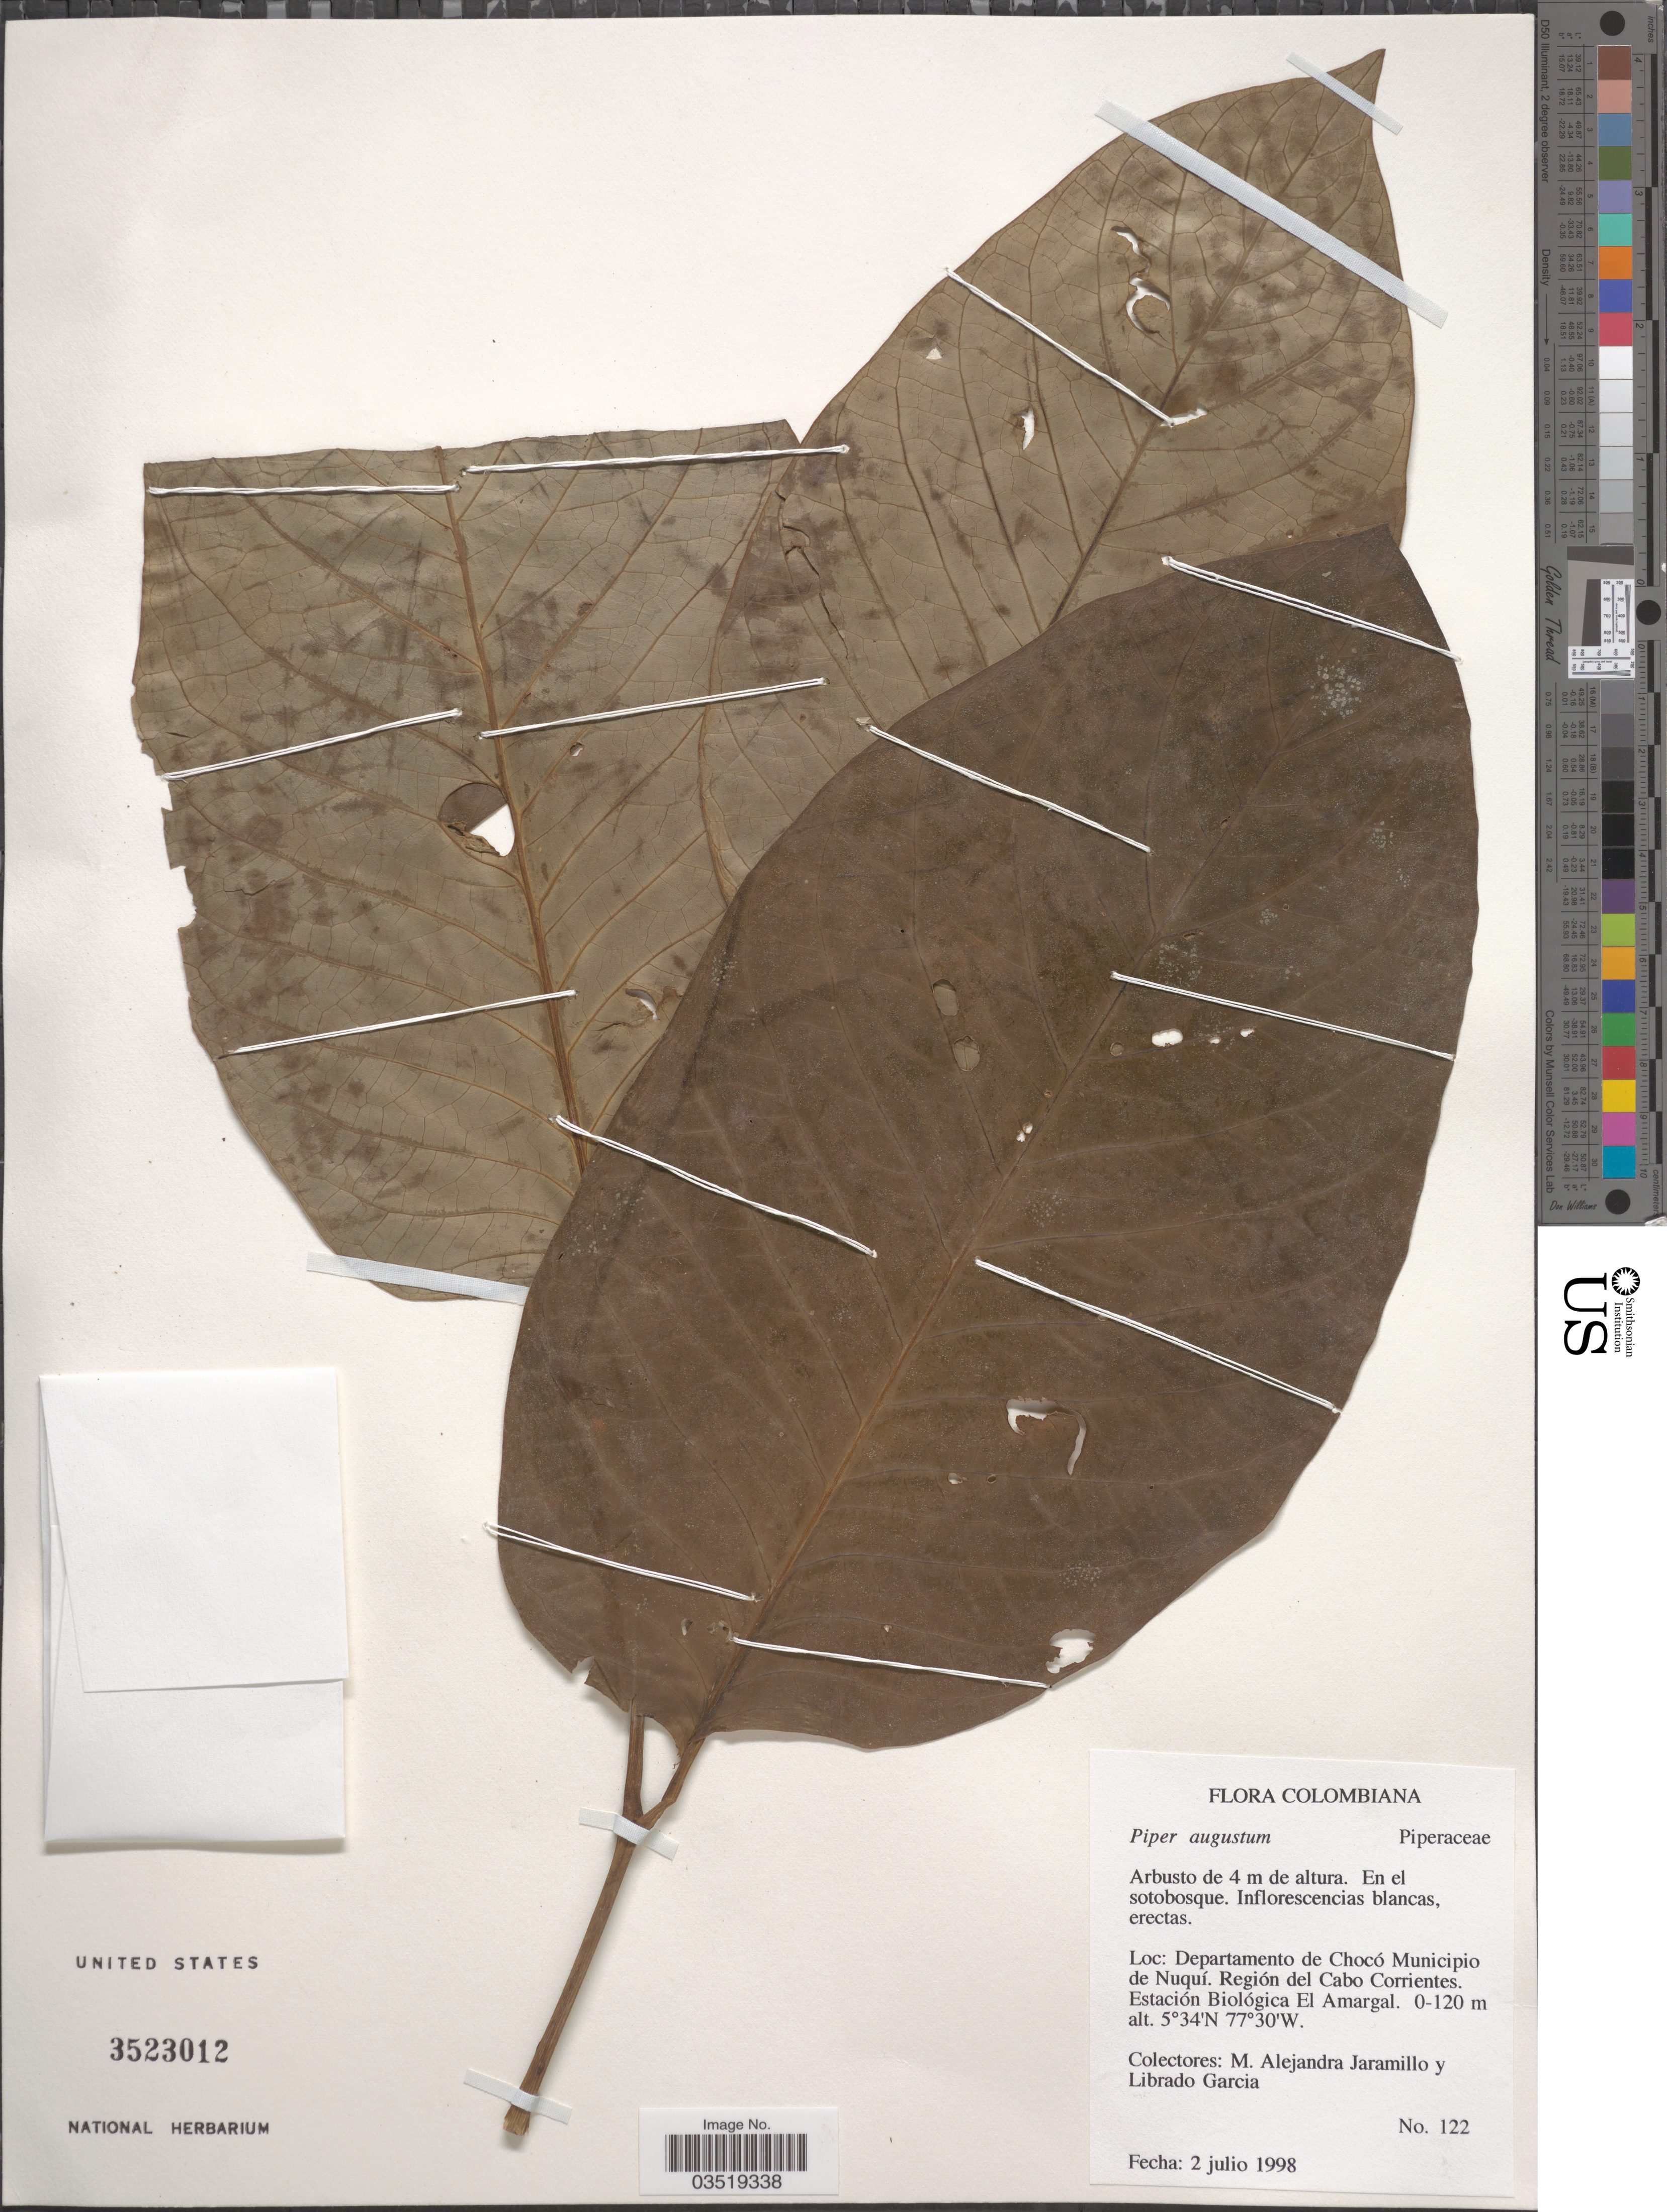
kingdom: Plantae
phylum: Tracheophyta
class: Magnoliopsida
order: Piperales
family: Piperaceae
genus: Piper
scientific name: Piper augustum var. augustum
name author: Rudge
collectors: M. A. Jaramillo & L. Garcia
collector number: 122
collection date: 1998-07-02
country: Colombia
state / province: Chocó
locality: Departamento de Chocó Municipio de Nuquí. Región del Cabo Corrientes. Estación Biológica El Amargal.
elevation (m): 0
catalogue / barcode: US 3523012